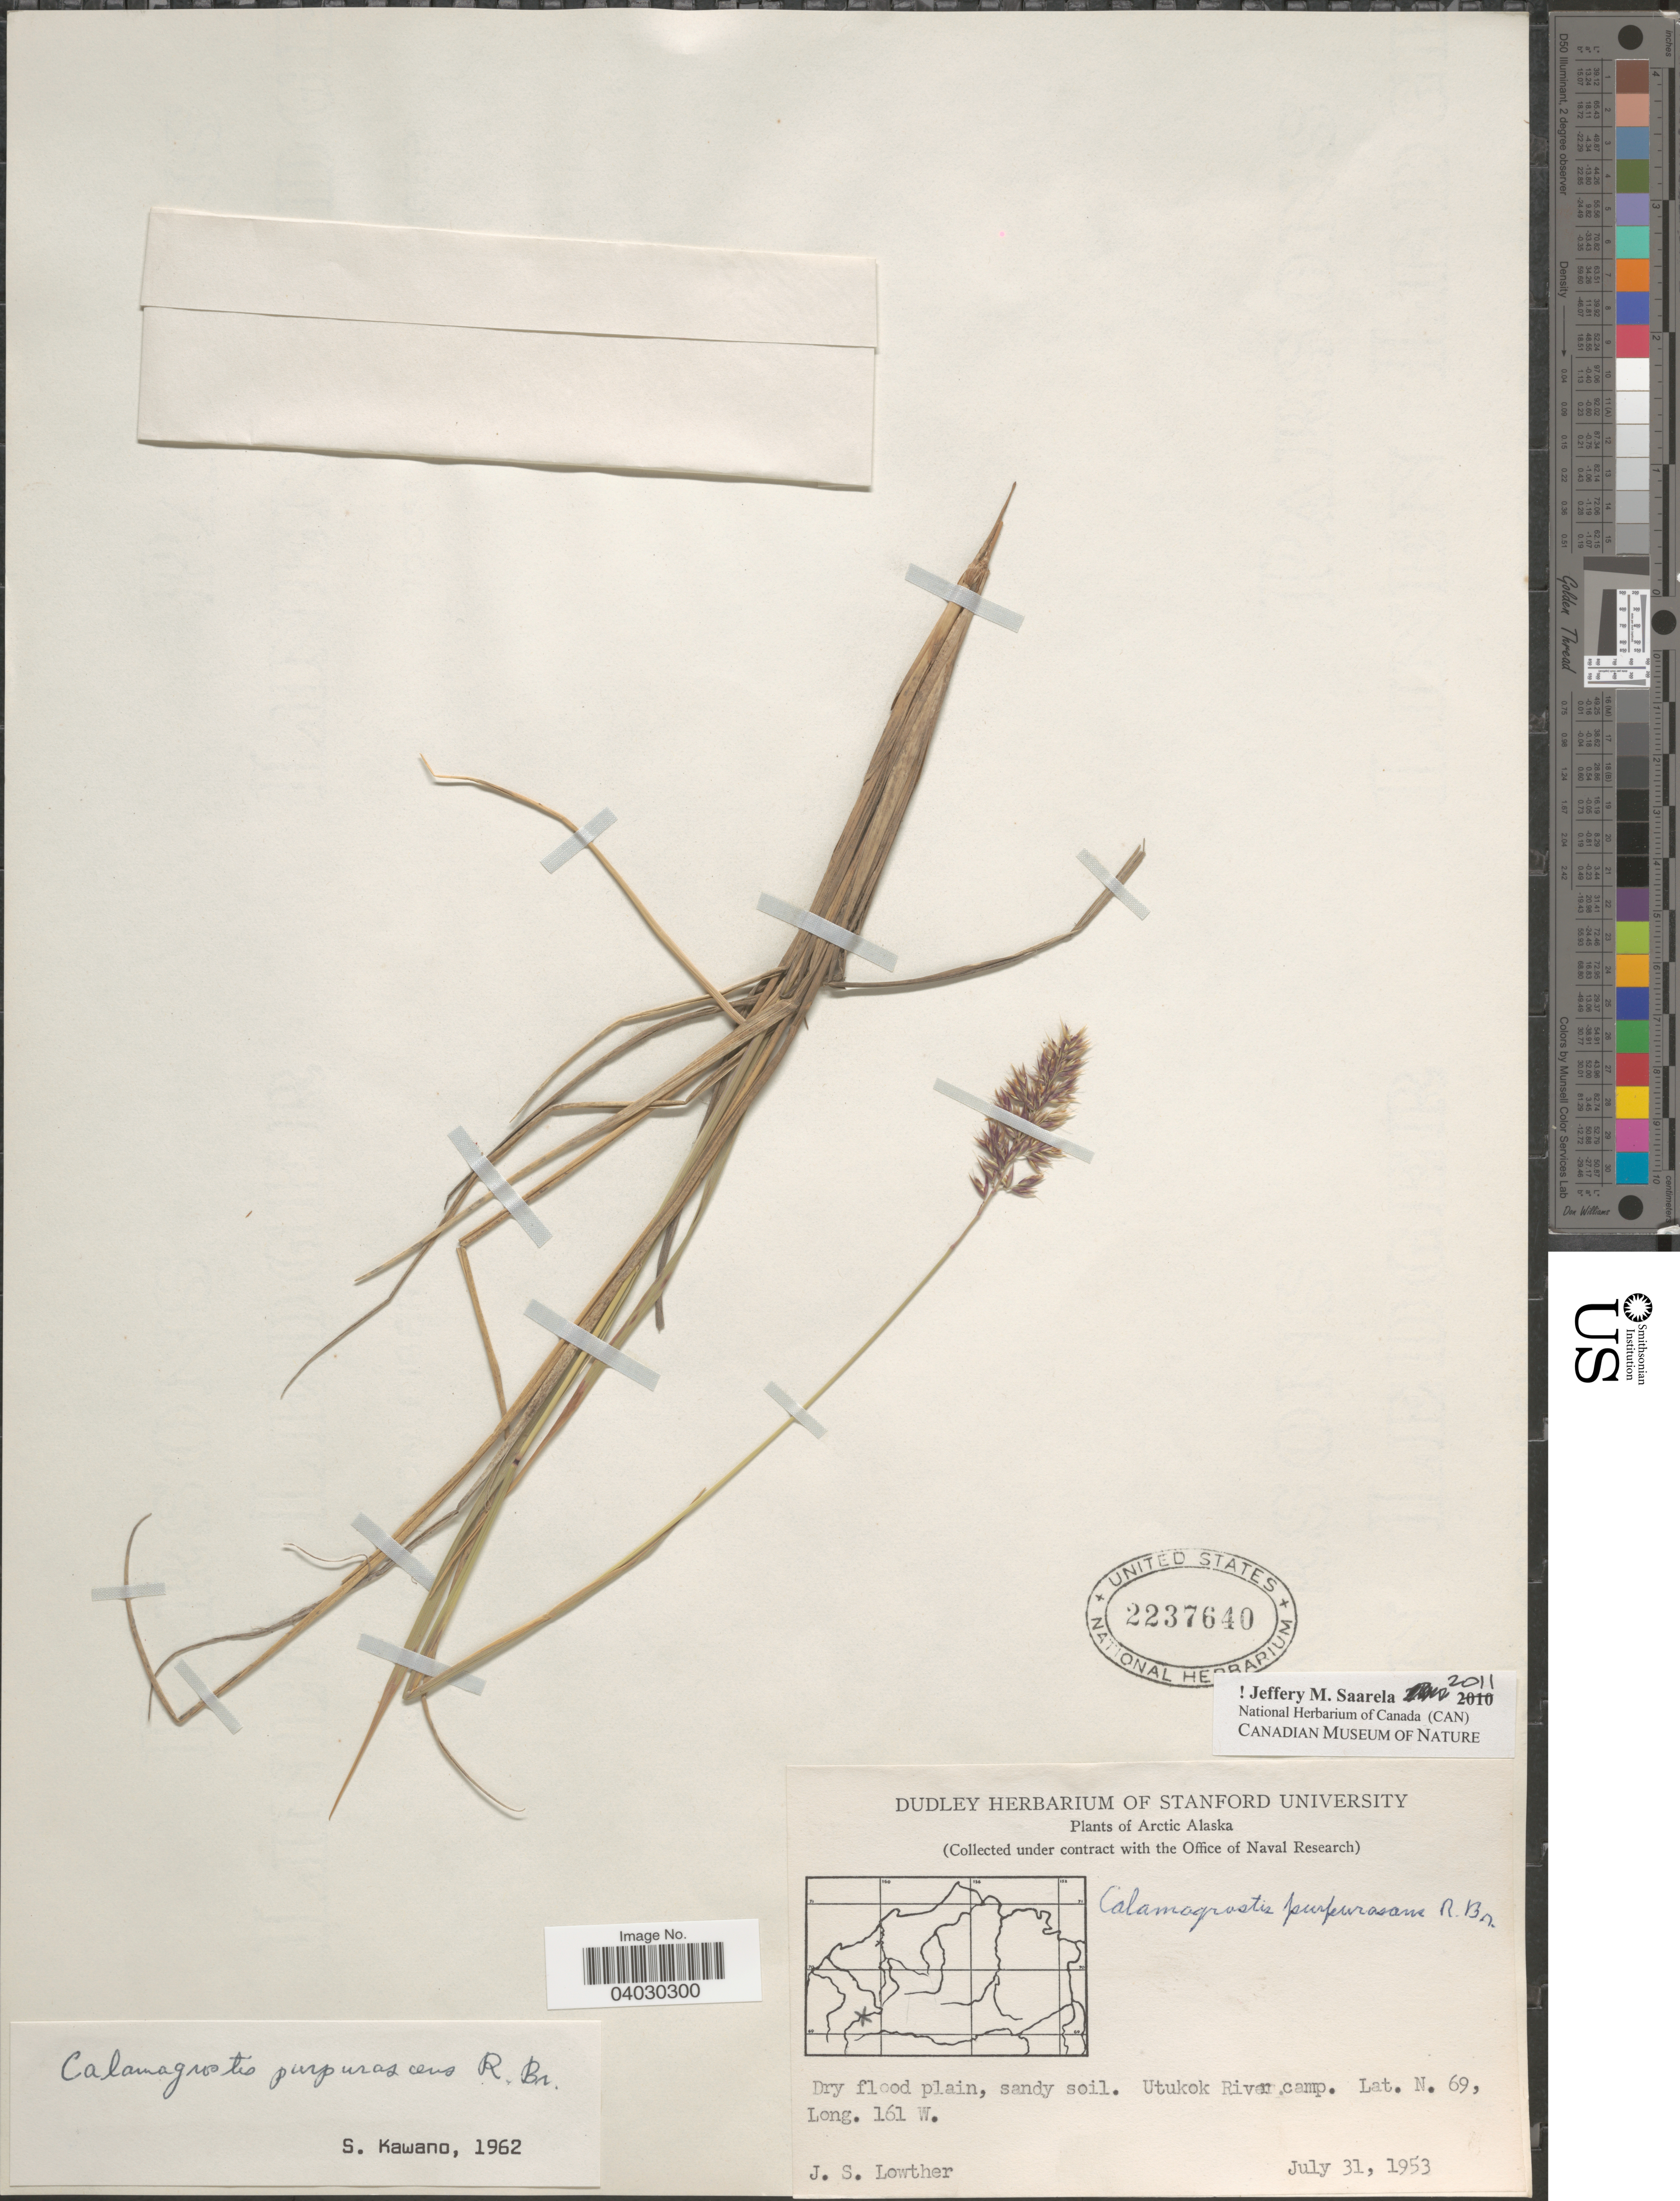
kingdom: Plantae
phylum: Tracheophyta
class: Liliopsida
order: Poales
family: Poaceae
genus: Calamagrostis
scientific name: Calamagrostis purpurascens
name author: R. Br.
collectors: J. Lowther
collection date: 1953-07-31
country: United States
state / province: Alaska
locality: Arctic Alaska. Utukok River camp.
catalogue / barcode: US 2237640